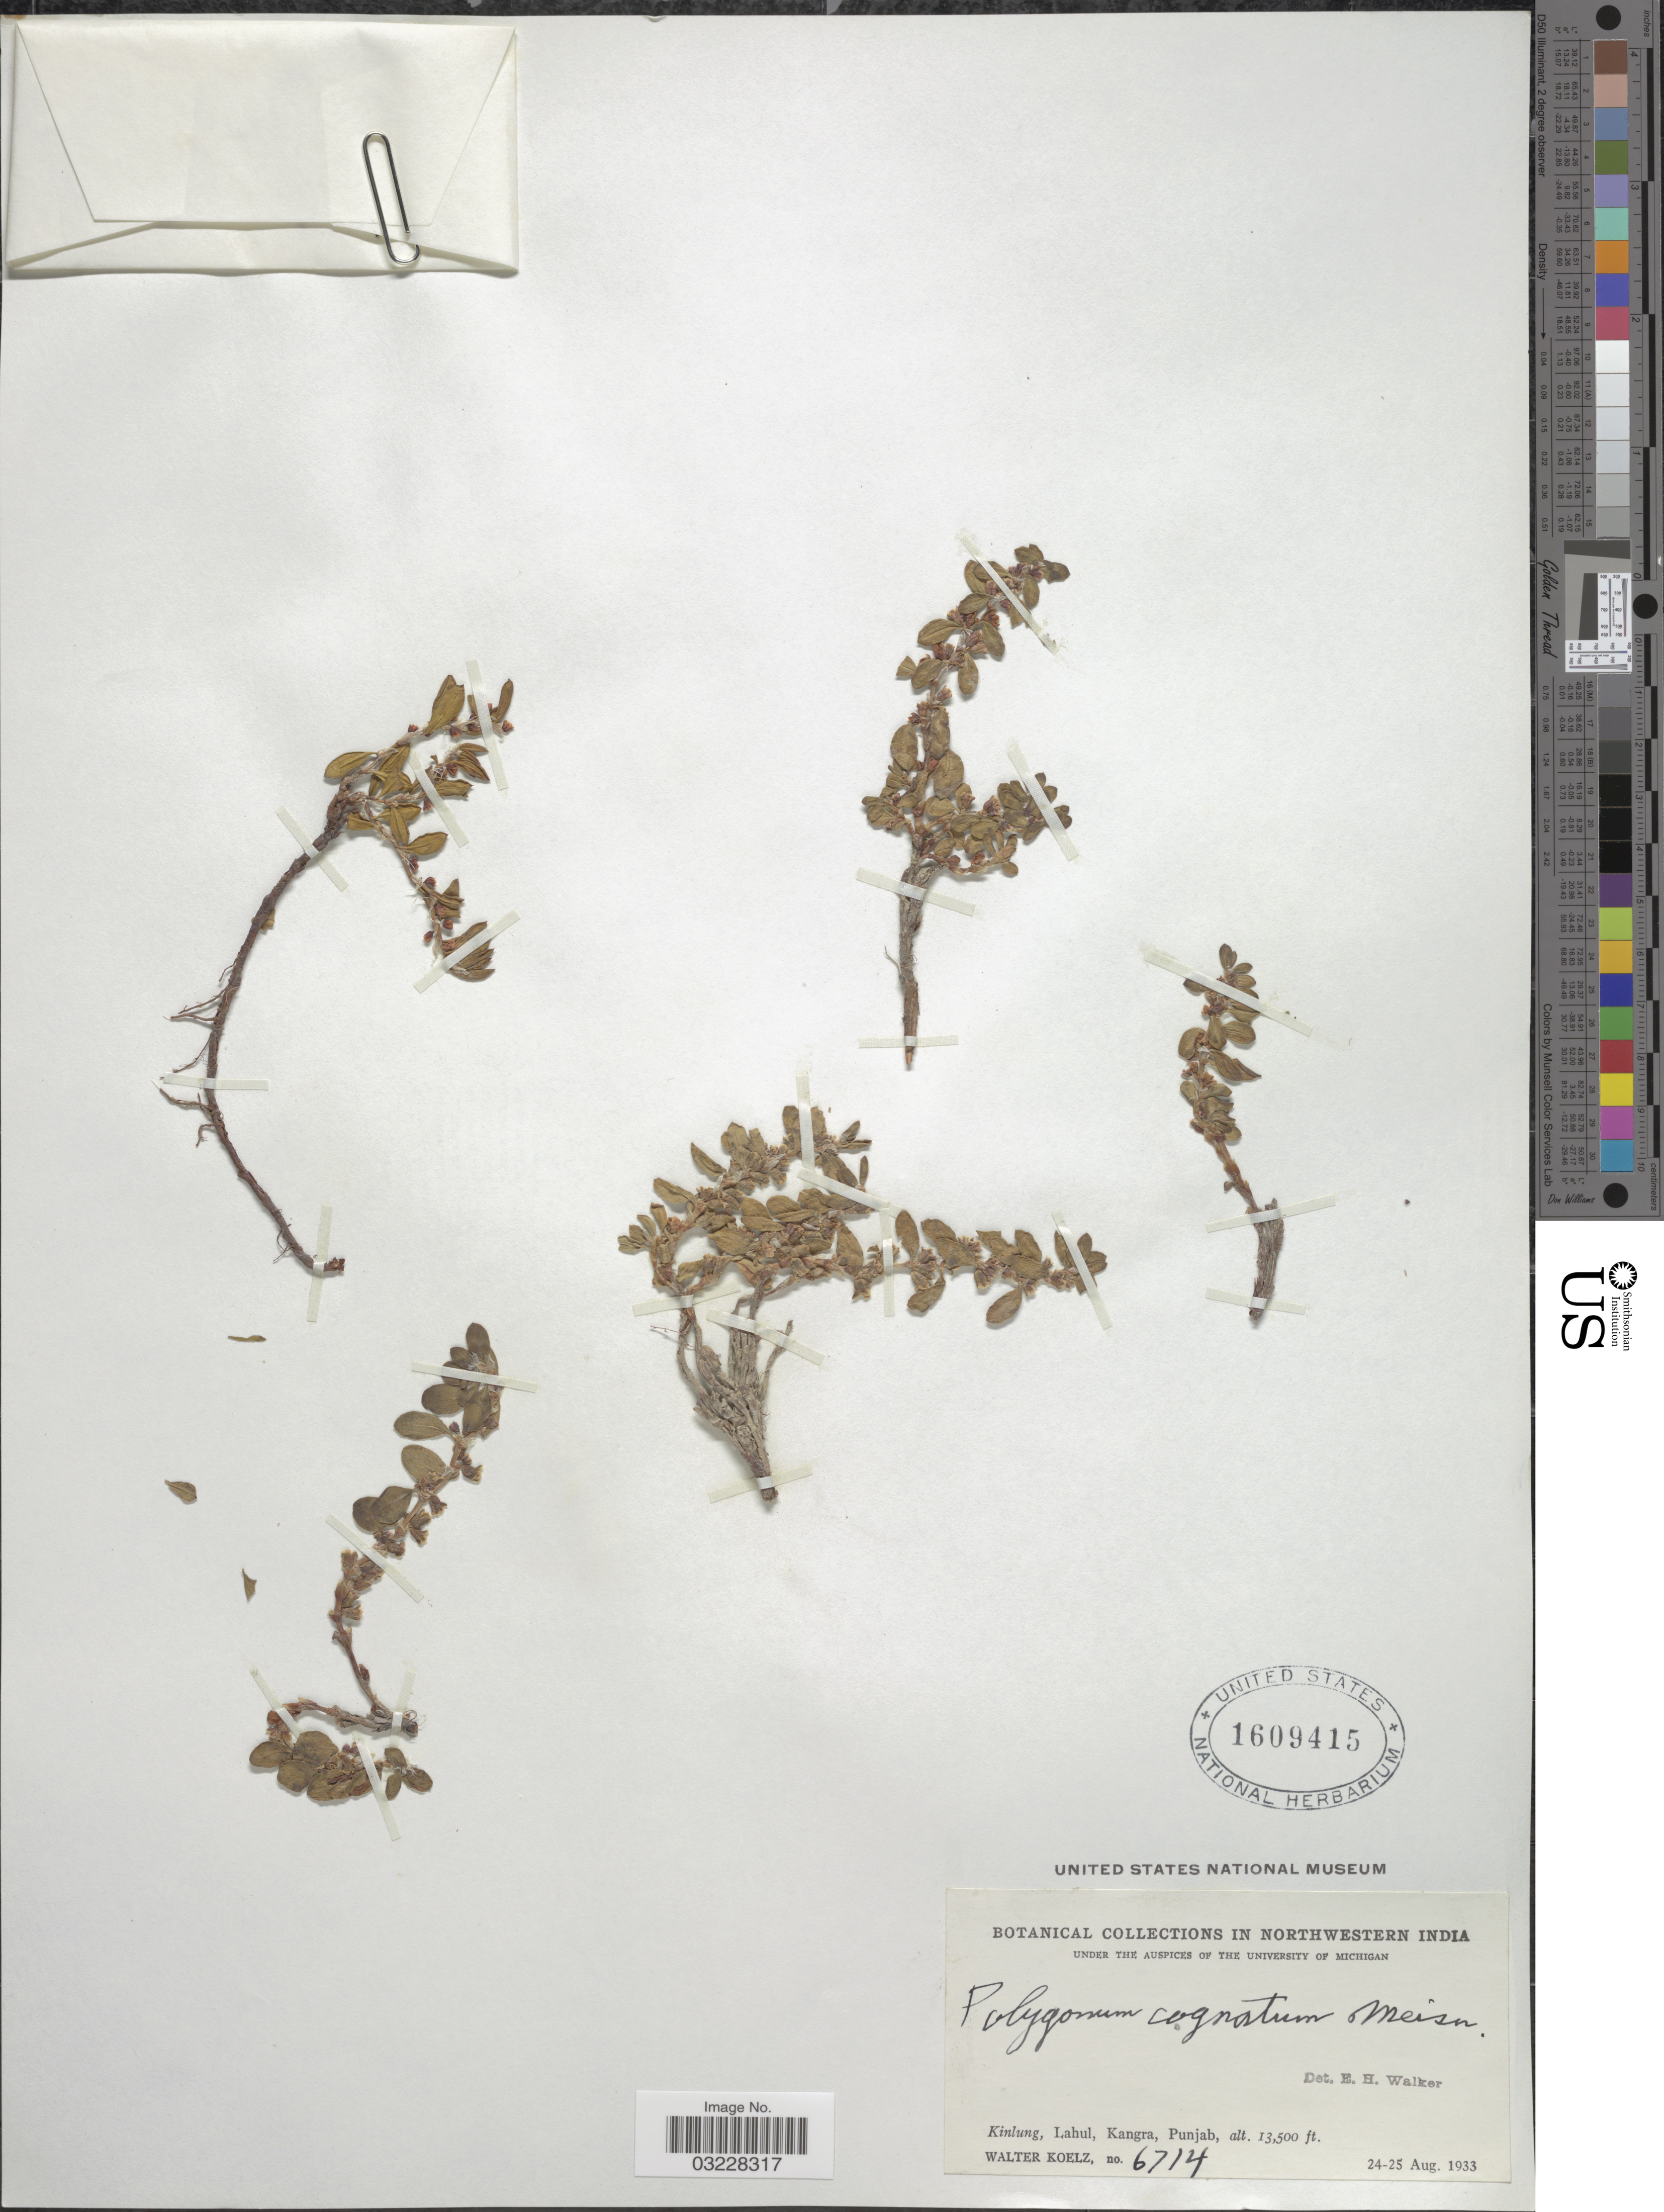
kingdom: Plantae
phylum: Tracheophyta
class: Magnoliopsida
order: Caryophyllales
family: Polygonaceae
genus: Polygonum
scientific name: Polygonum cognatum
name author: Meisn.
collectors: W. N. Koelz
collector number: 6714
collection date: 1933-08-24/1933-08-25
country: India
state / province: Punjab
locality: Northwestern India. Kinlung, Lahul, Kangra, Punjab.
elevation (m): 4115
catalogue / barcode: US 1609415